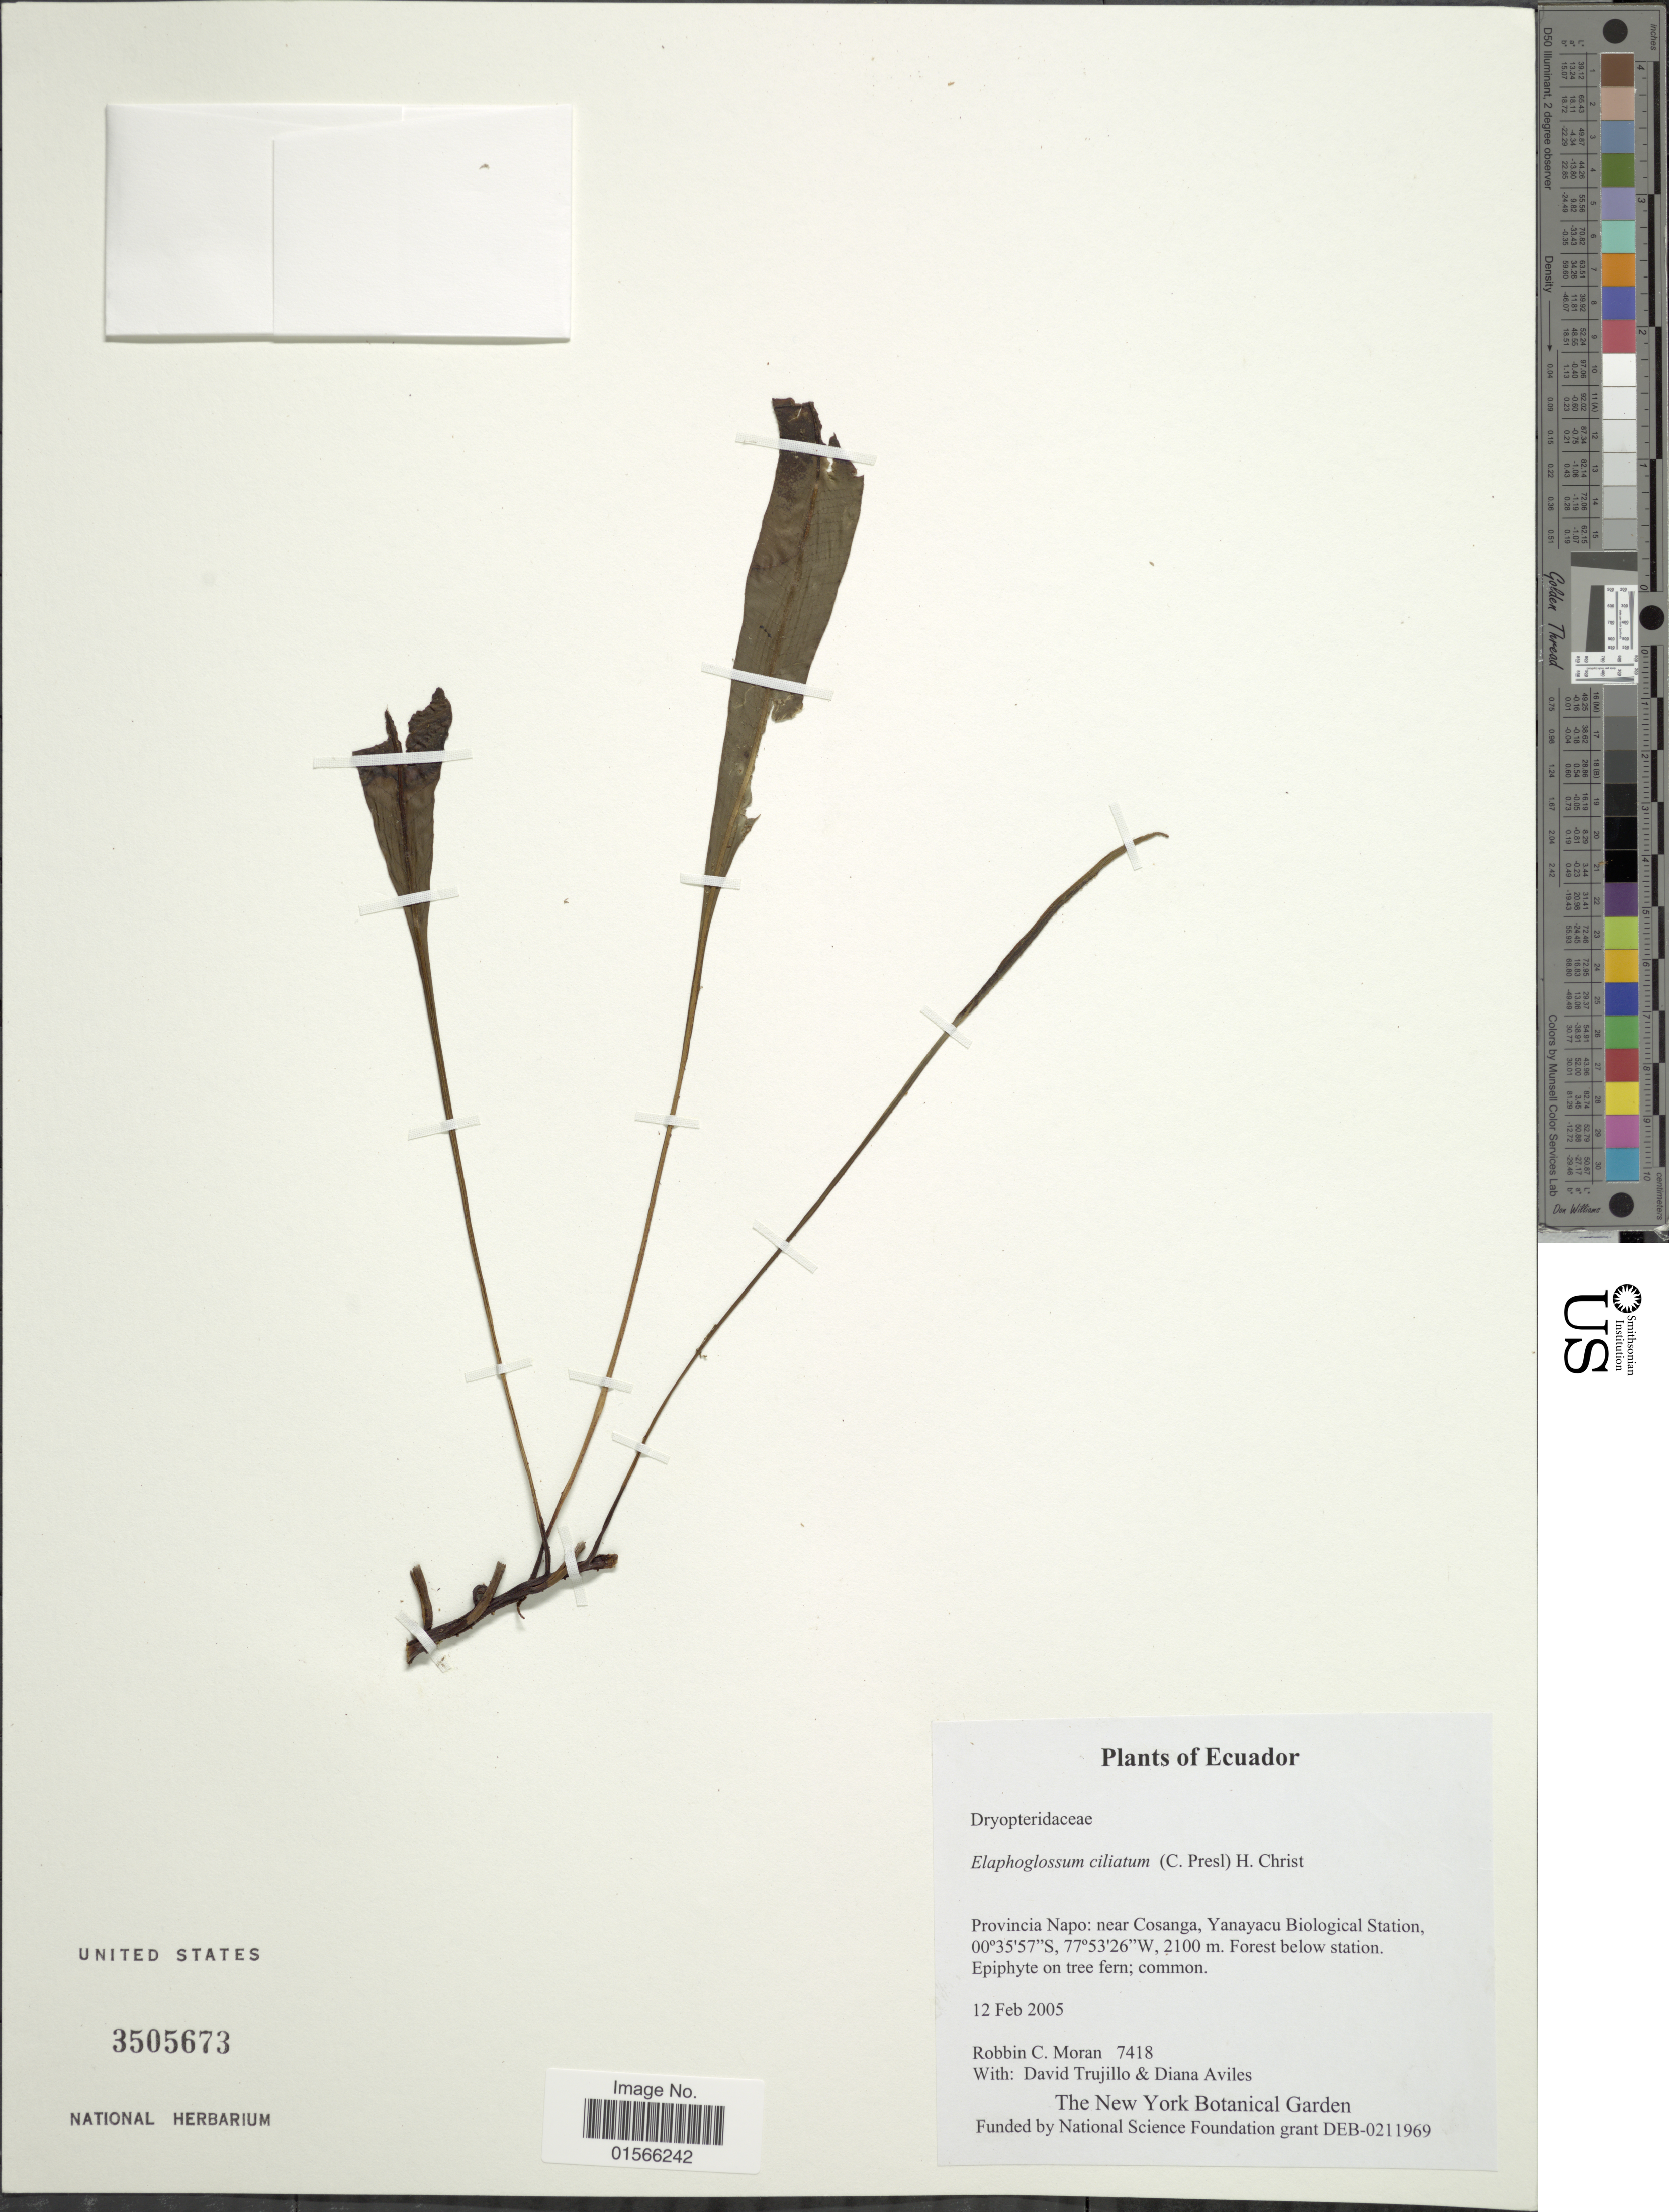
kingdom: Plantae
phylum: Tracheophyta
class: Polypodiopsida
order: Polypodiales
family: Dryopteridaceae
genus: Elaphoglossum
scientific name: Elaphoglossum ciliatum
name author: (C. Presl) T. Moore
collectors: R. C. Moran, D. Trujillo & D. Aviles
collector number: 7418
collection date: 2005-02-12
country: Ecuador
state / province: Napo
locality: Near Cosanga, Yanayacu Biologicak Station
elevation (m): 2100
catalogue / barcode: US 3505673